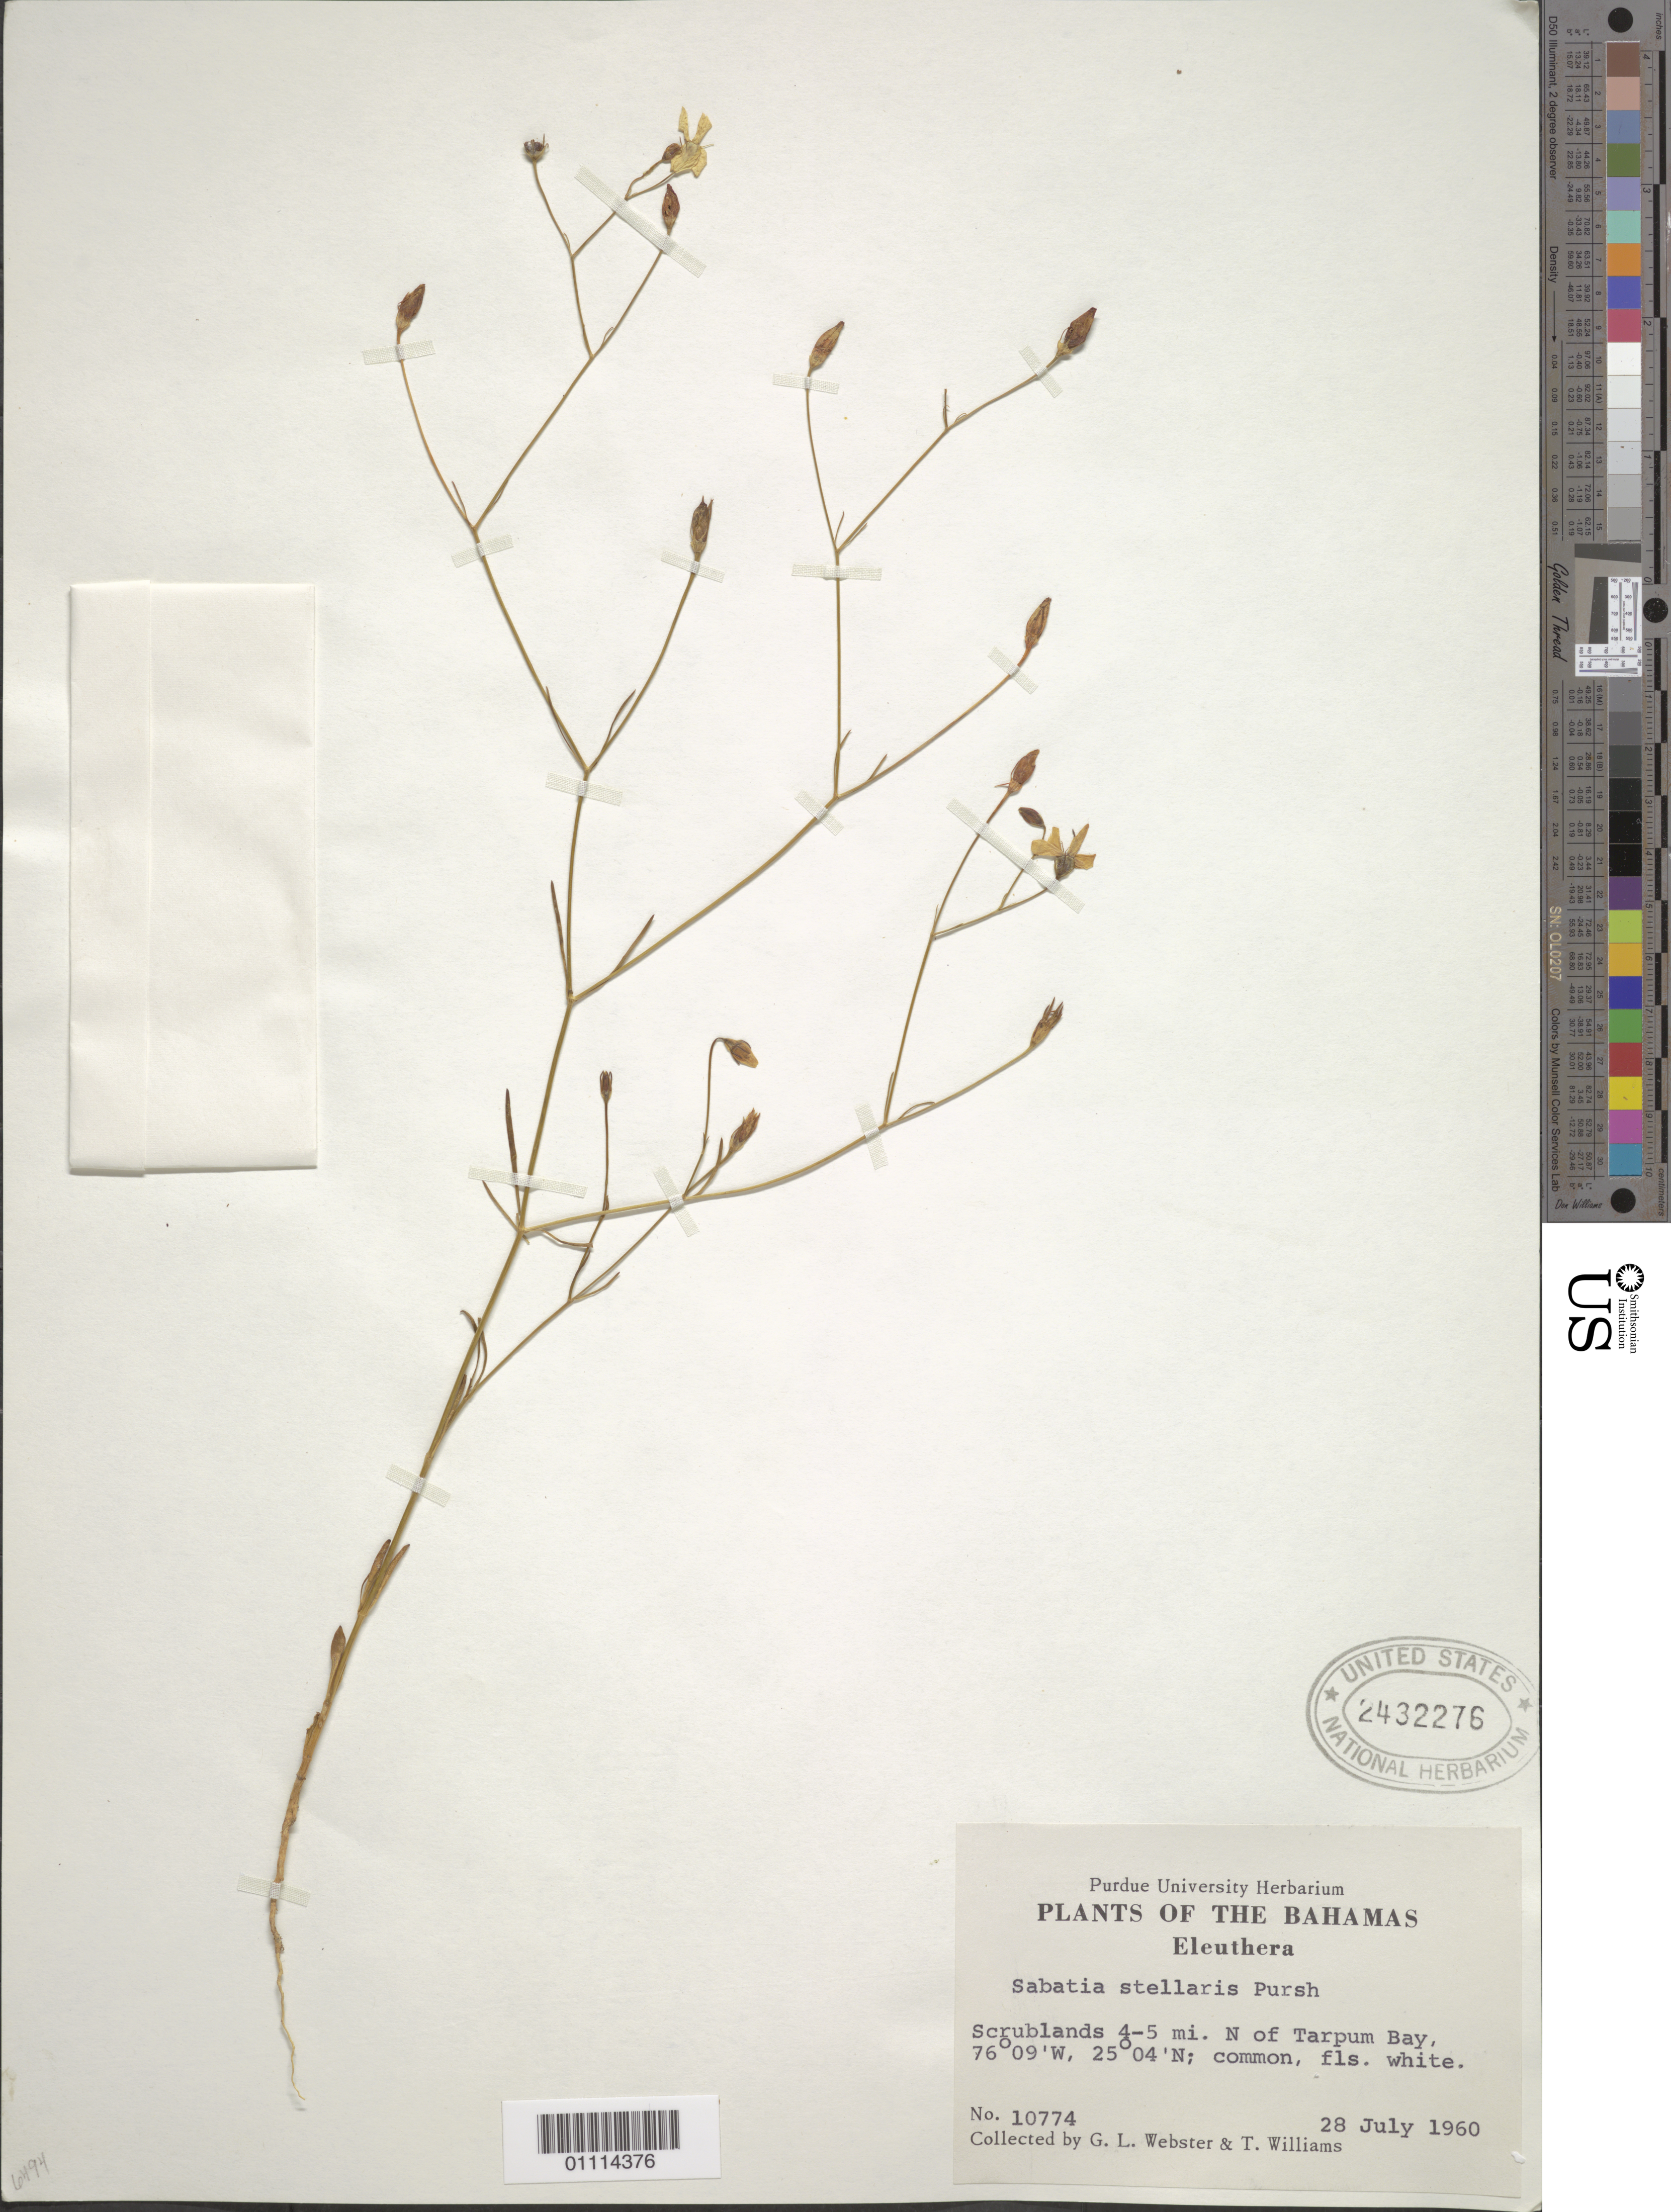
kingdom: Plantae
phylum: Tracheophyta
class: Magnoliopsida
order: Gentianales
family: Gentianaceae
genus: Sabatia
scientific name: Sabatia stellaris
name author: Pursh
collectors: G. L. Webster & T. Williams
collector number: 10774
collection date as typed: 28 Jul 1960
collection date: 1960-07-28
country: Bahamas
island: Eleuthera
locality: Scrublands 4-5 mi. N of Tarpum Bay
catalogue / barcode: US 2432276